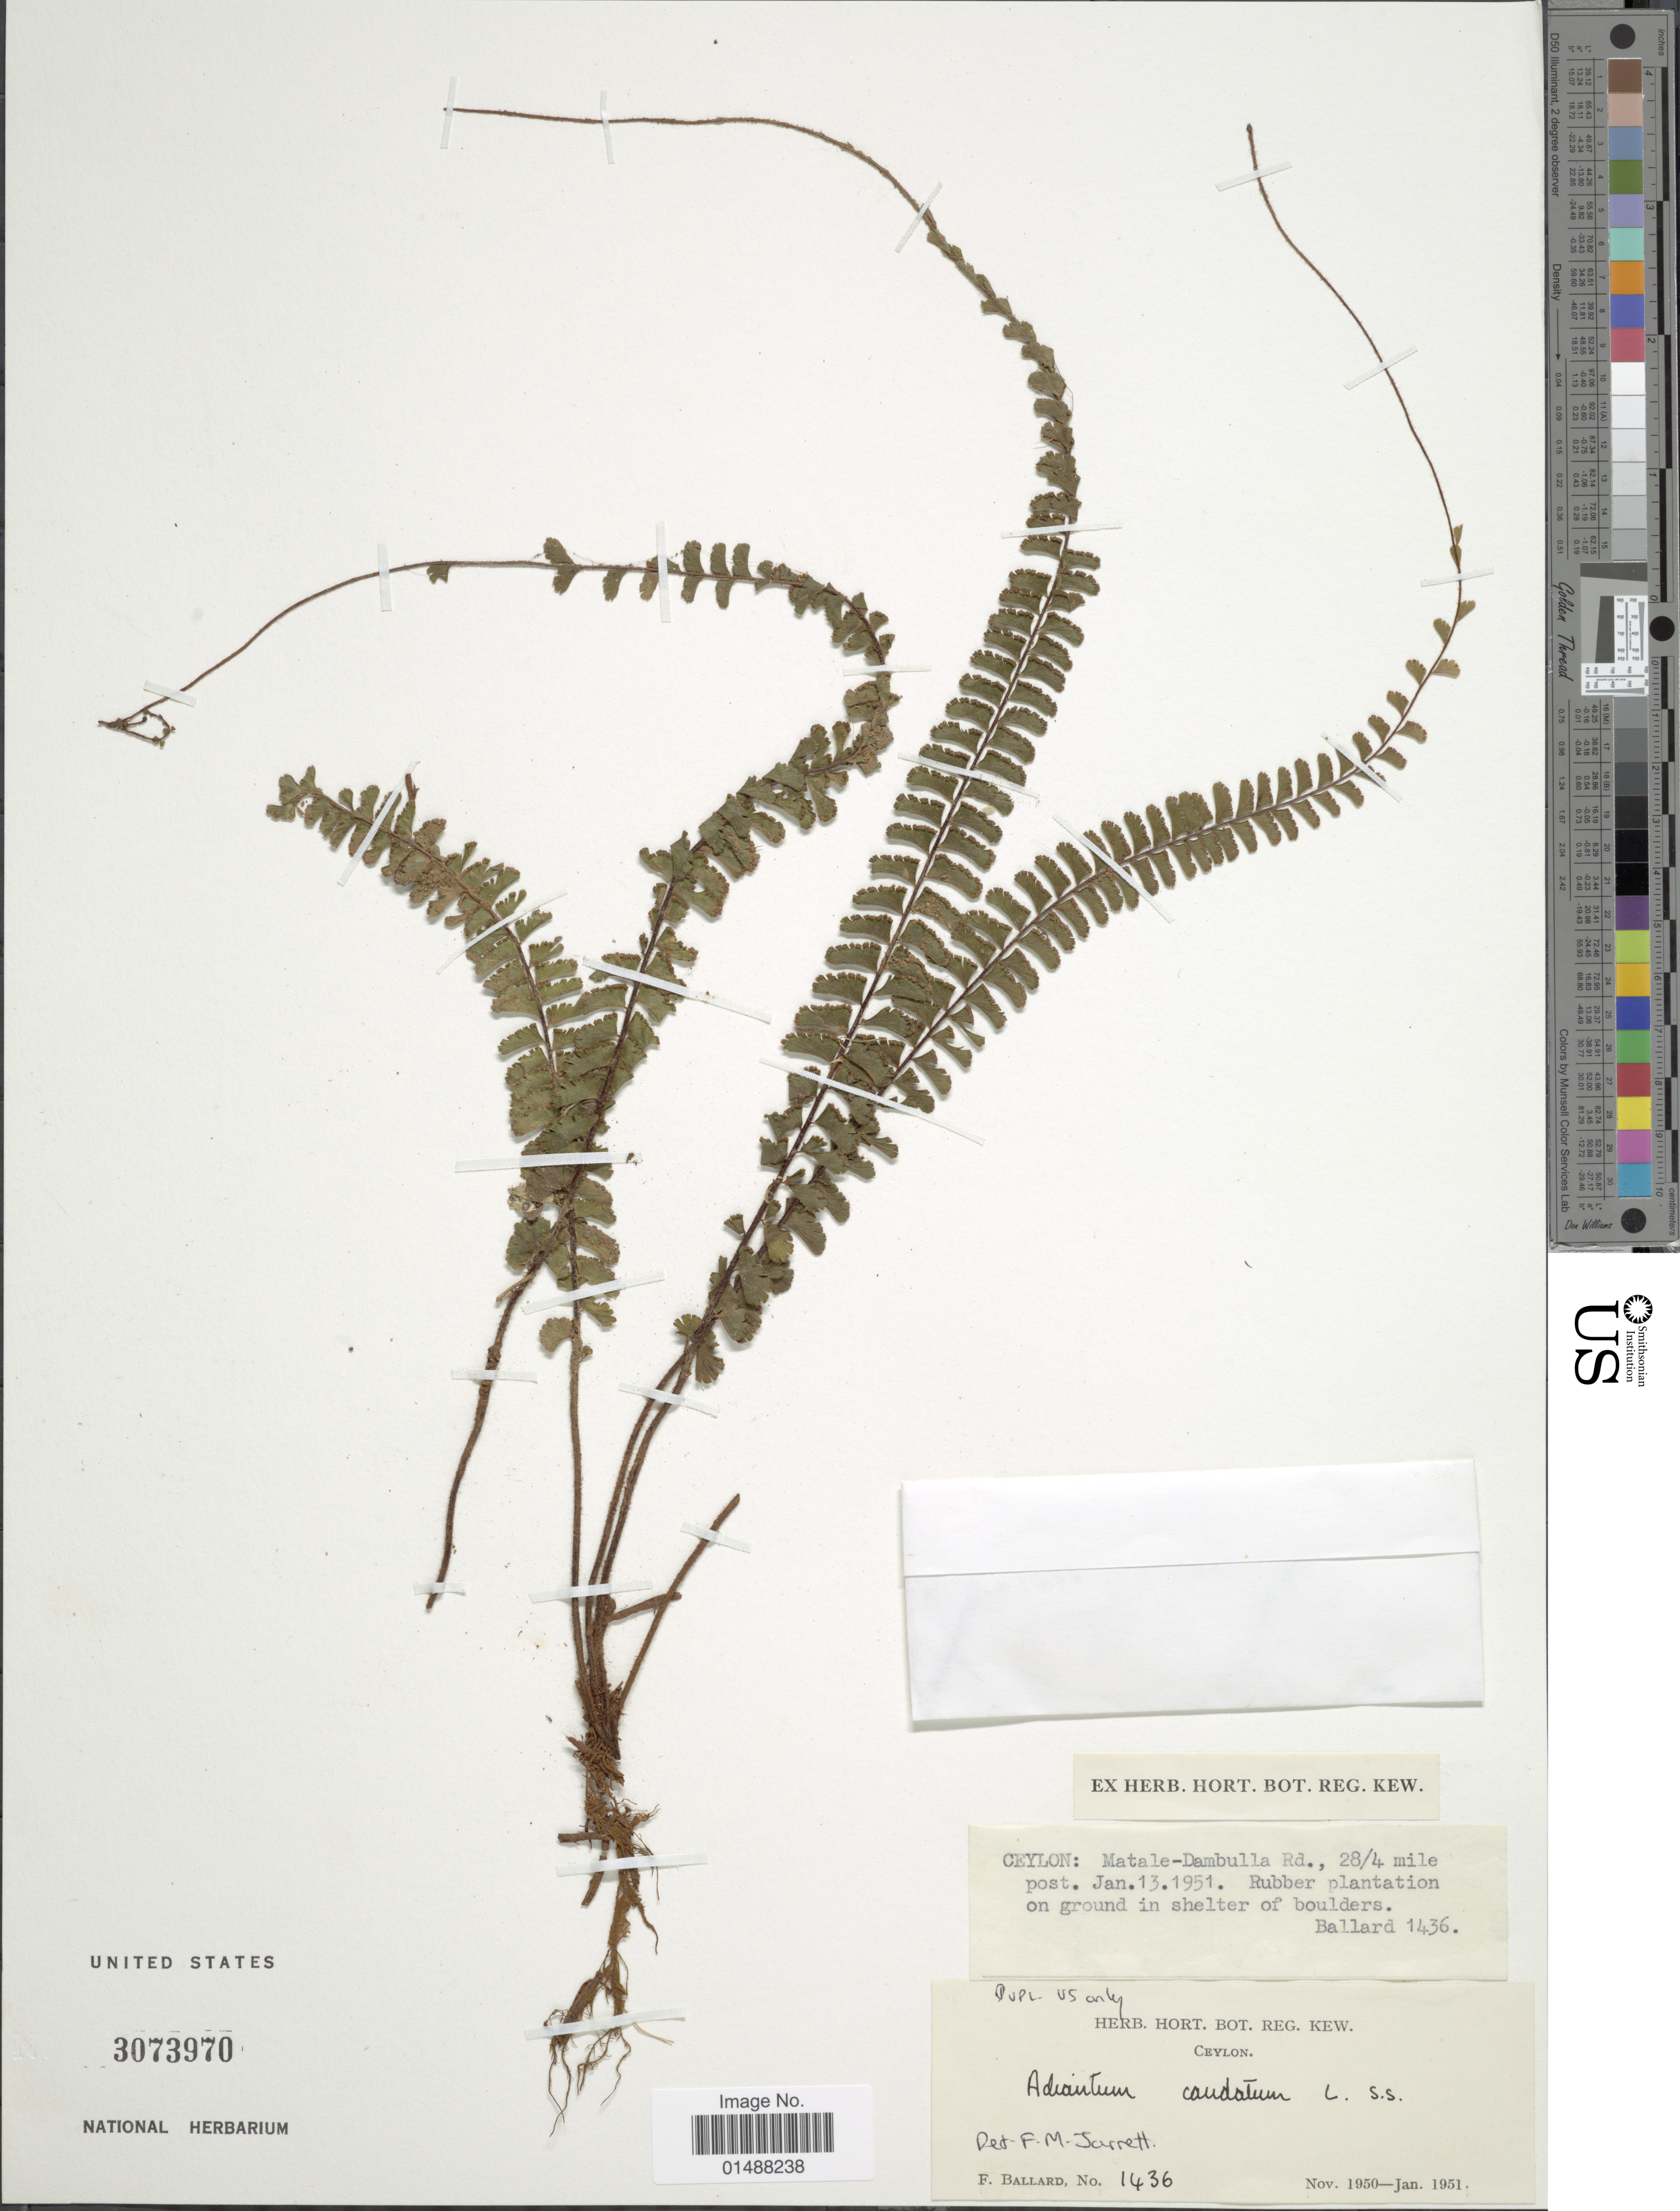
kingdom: Plantae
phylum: Tracheophyta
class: Polypodiopsida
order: Polypodiales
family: Pteridaceae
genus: Adiantum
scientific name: Adiantum caudatum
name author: L.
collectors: F. Ballard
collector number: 1436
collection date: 1950-11/1951-01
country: Sri Lanka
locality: Matale-Dambulla Rd., 28/4 mile post.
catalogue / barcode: US 3073970